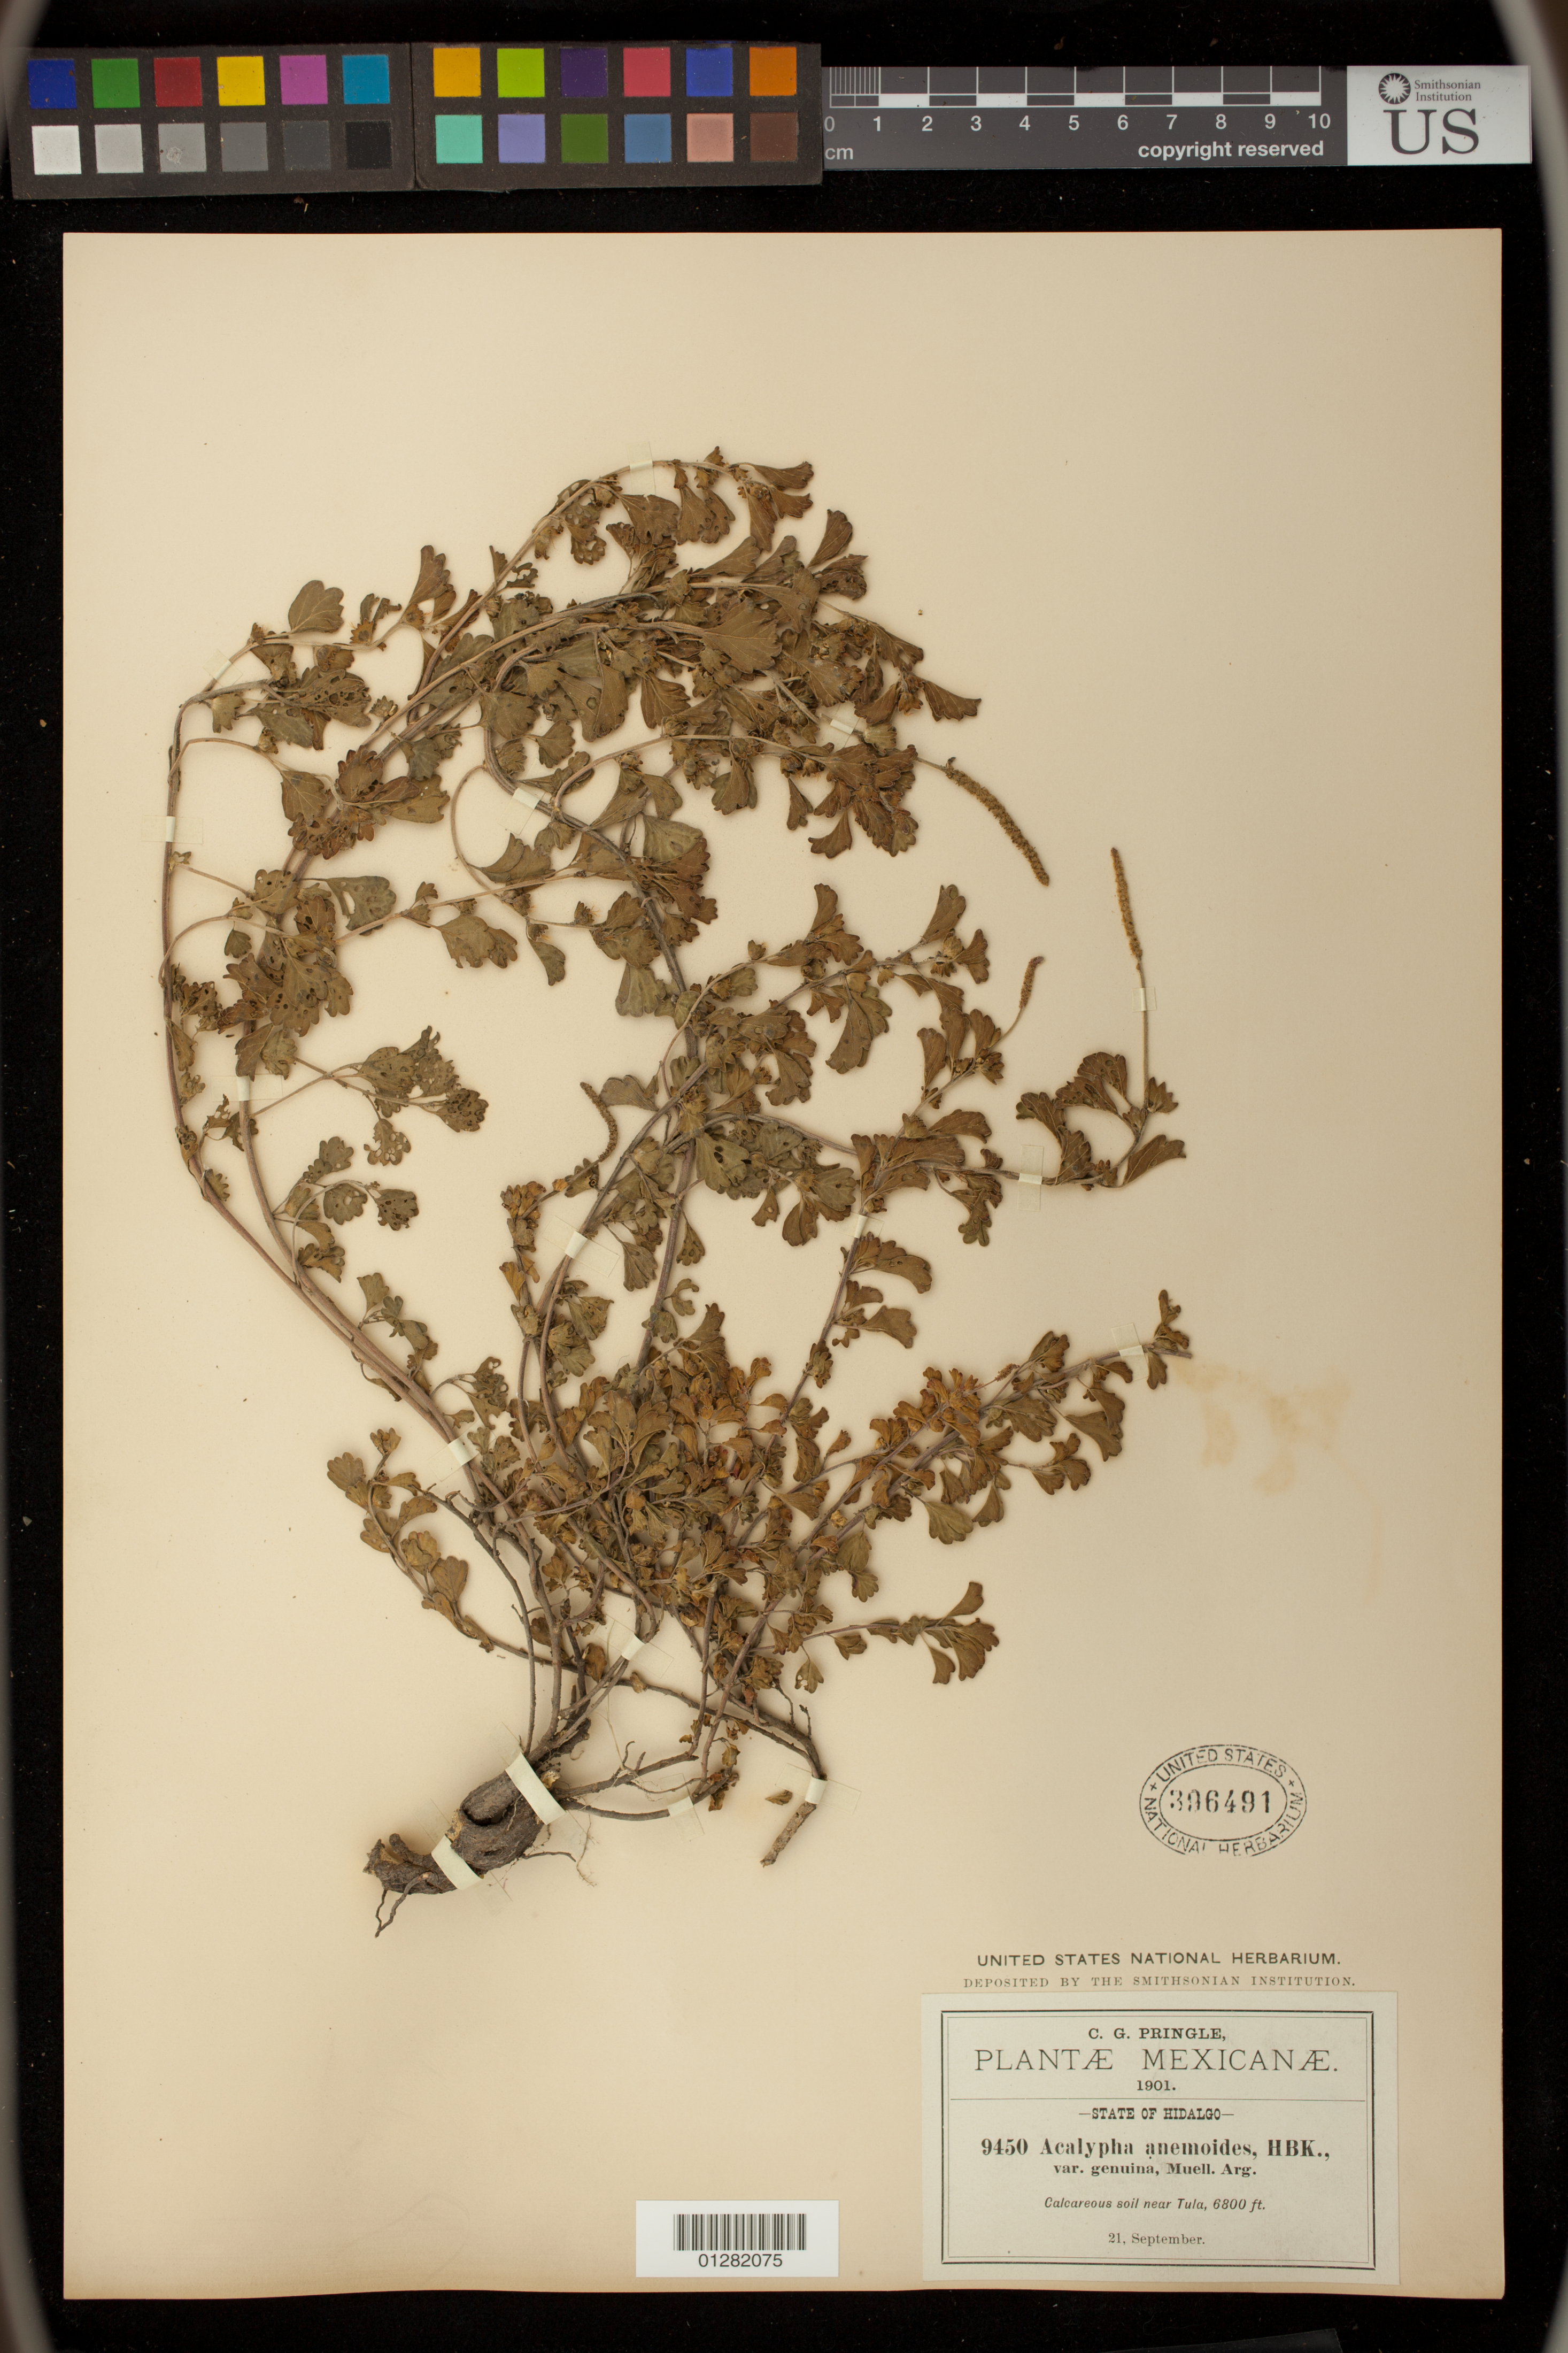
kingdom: Plantae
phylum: Tracheophyta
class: Magnoliopsida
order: Malpighiales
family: Euphorbiaceae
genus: Acalypha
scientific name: Acalypha anemioides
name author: Kunth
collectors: C. G. Pringle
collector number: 9450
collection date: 1901-09-21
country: Mexico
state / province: Hidalgo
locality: near Tula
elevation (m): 2073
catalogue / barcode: US 396491